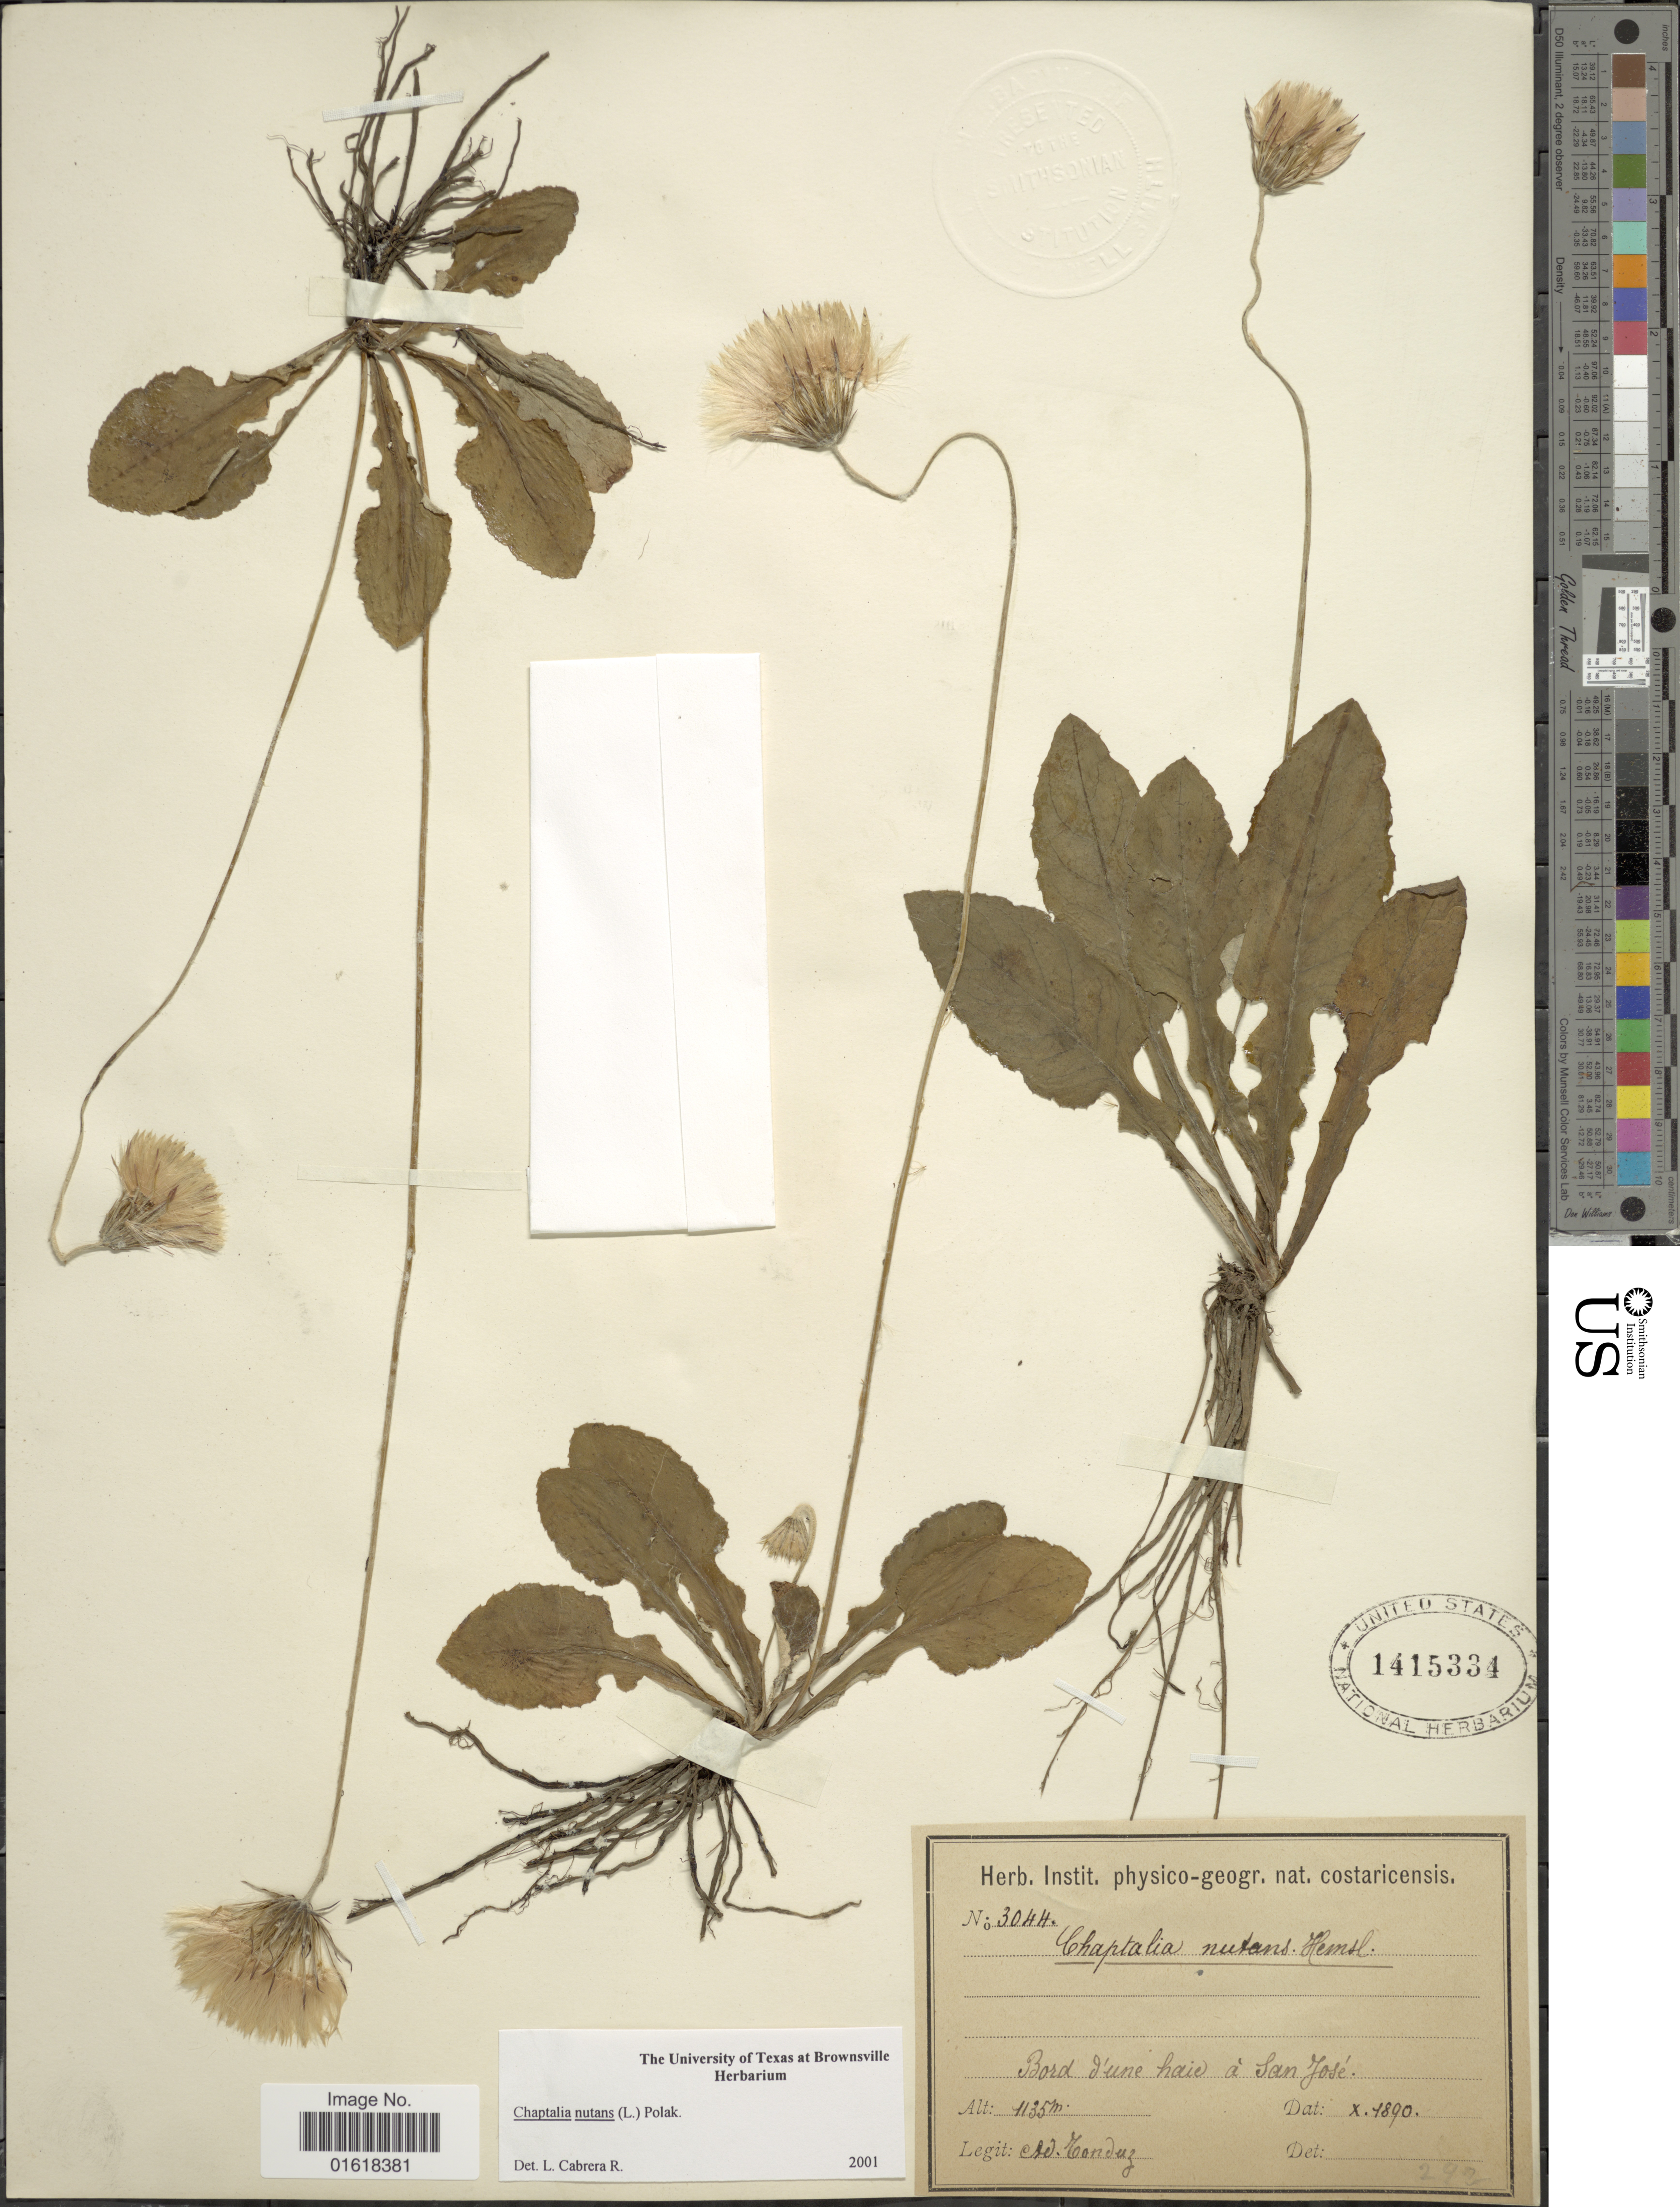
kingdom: Plantae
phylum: Tracheophyta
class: Magnoliopsida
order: Asterales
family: Asteraceae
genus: Chaptalia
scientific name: Chaptalia nutans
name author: (L.) Pol.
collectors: A. Tonduz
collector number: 3044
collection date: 1890-10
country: Costa Rica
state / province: San José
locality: Bord d'une haie à San José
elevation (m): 1135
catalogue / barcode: US 1415334